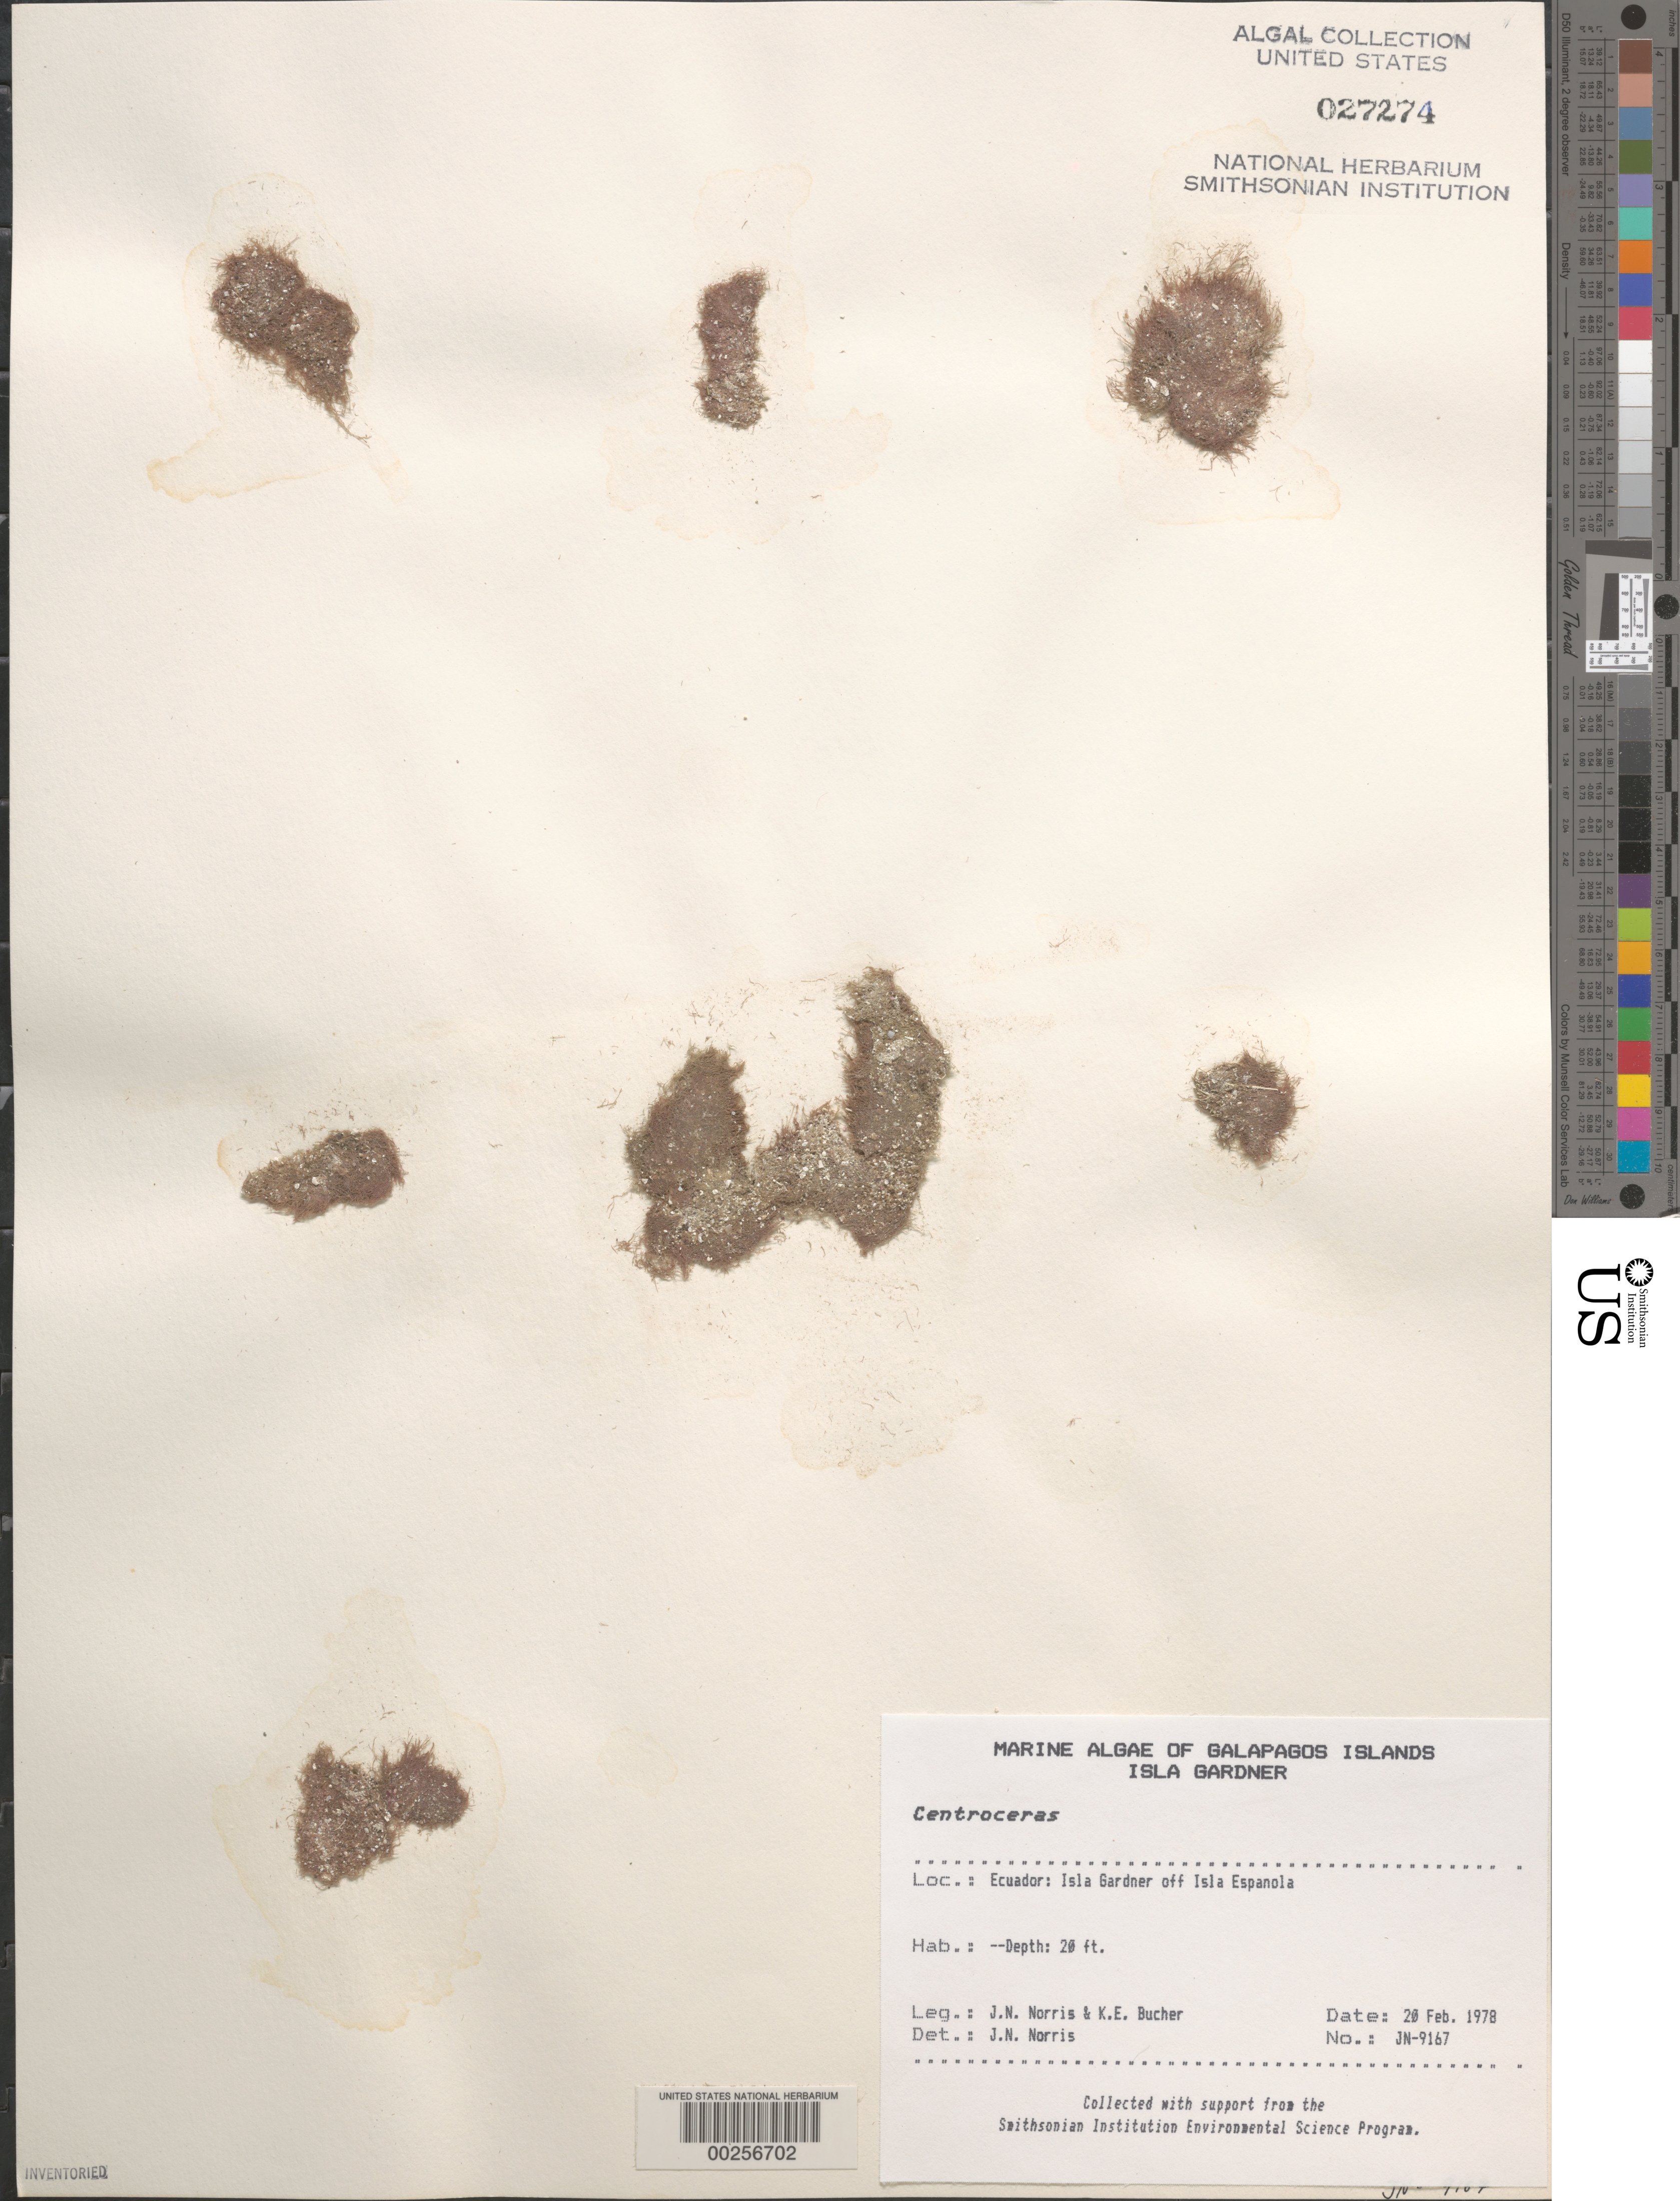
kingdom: Plantae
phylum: Rhodophyta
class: Florideophyceae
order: Ceramiales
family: Ceramiaceae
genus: Centroceras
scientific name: Centroceras sp.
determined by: Norris, James N.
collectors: J. N. Norris & K. E. Bucher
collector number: JN-9167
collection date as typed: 20 Feb 1978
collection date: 1978-02-20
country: Ecuador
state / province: Colón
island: Gardner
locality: Off Isla Española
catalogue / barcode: US 27274